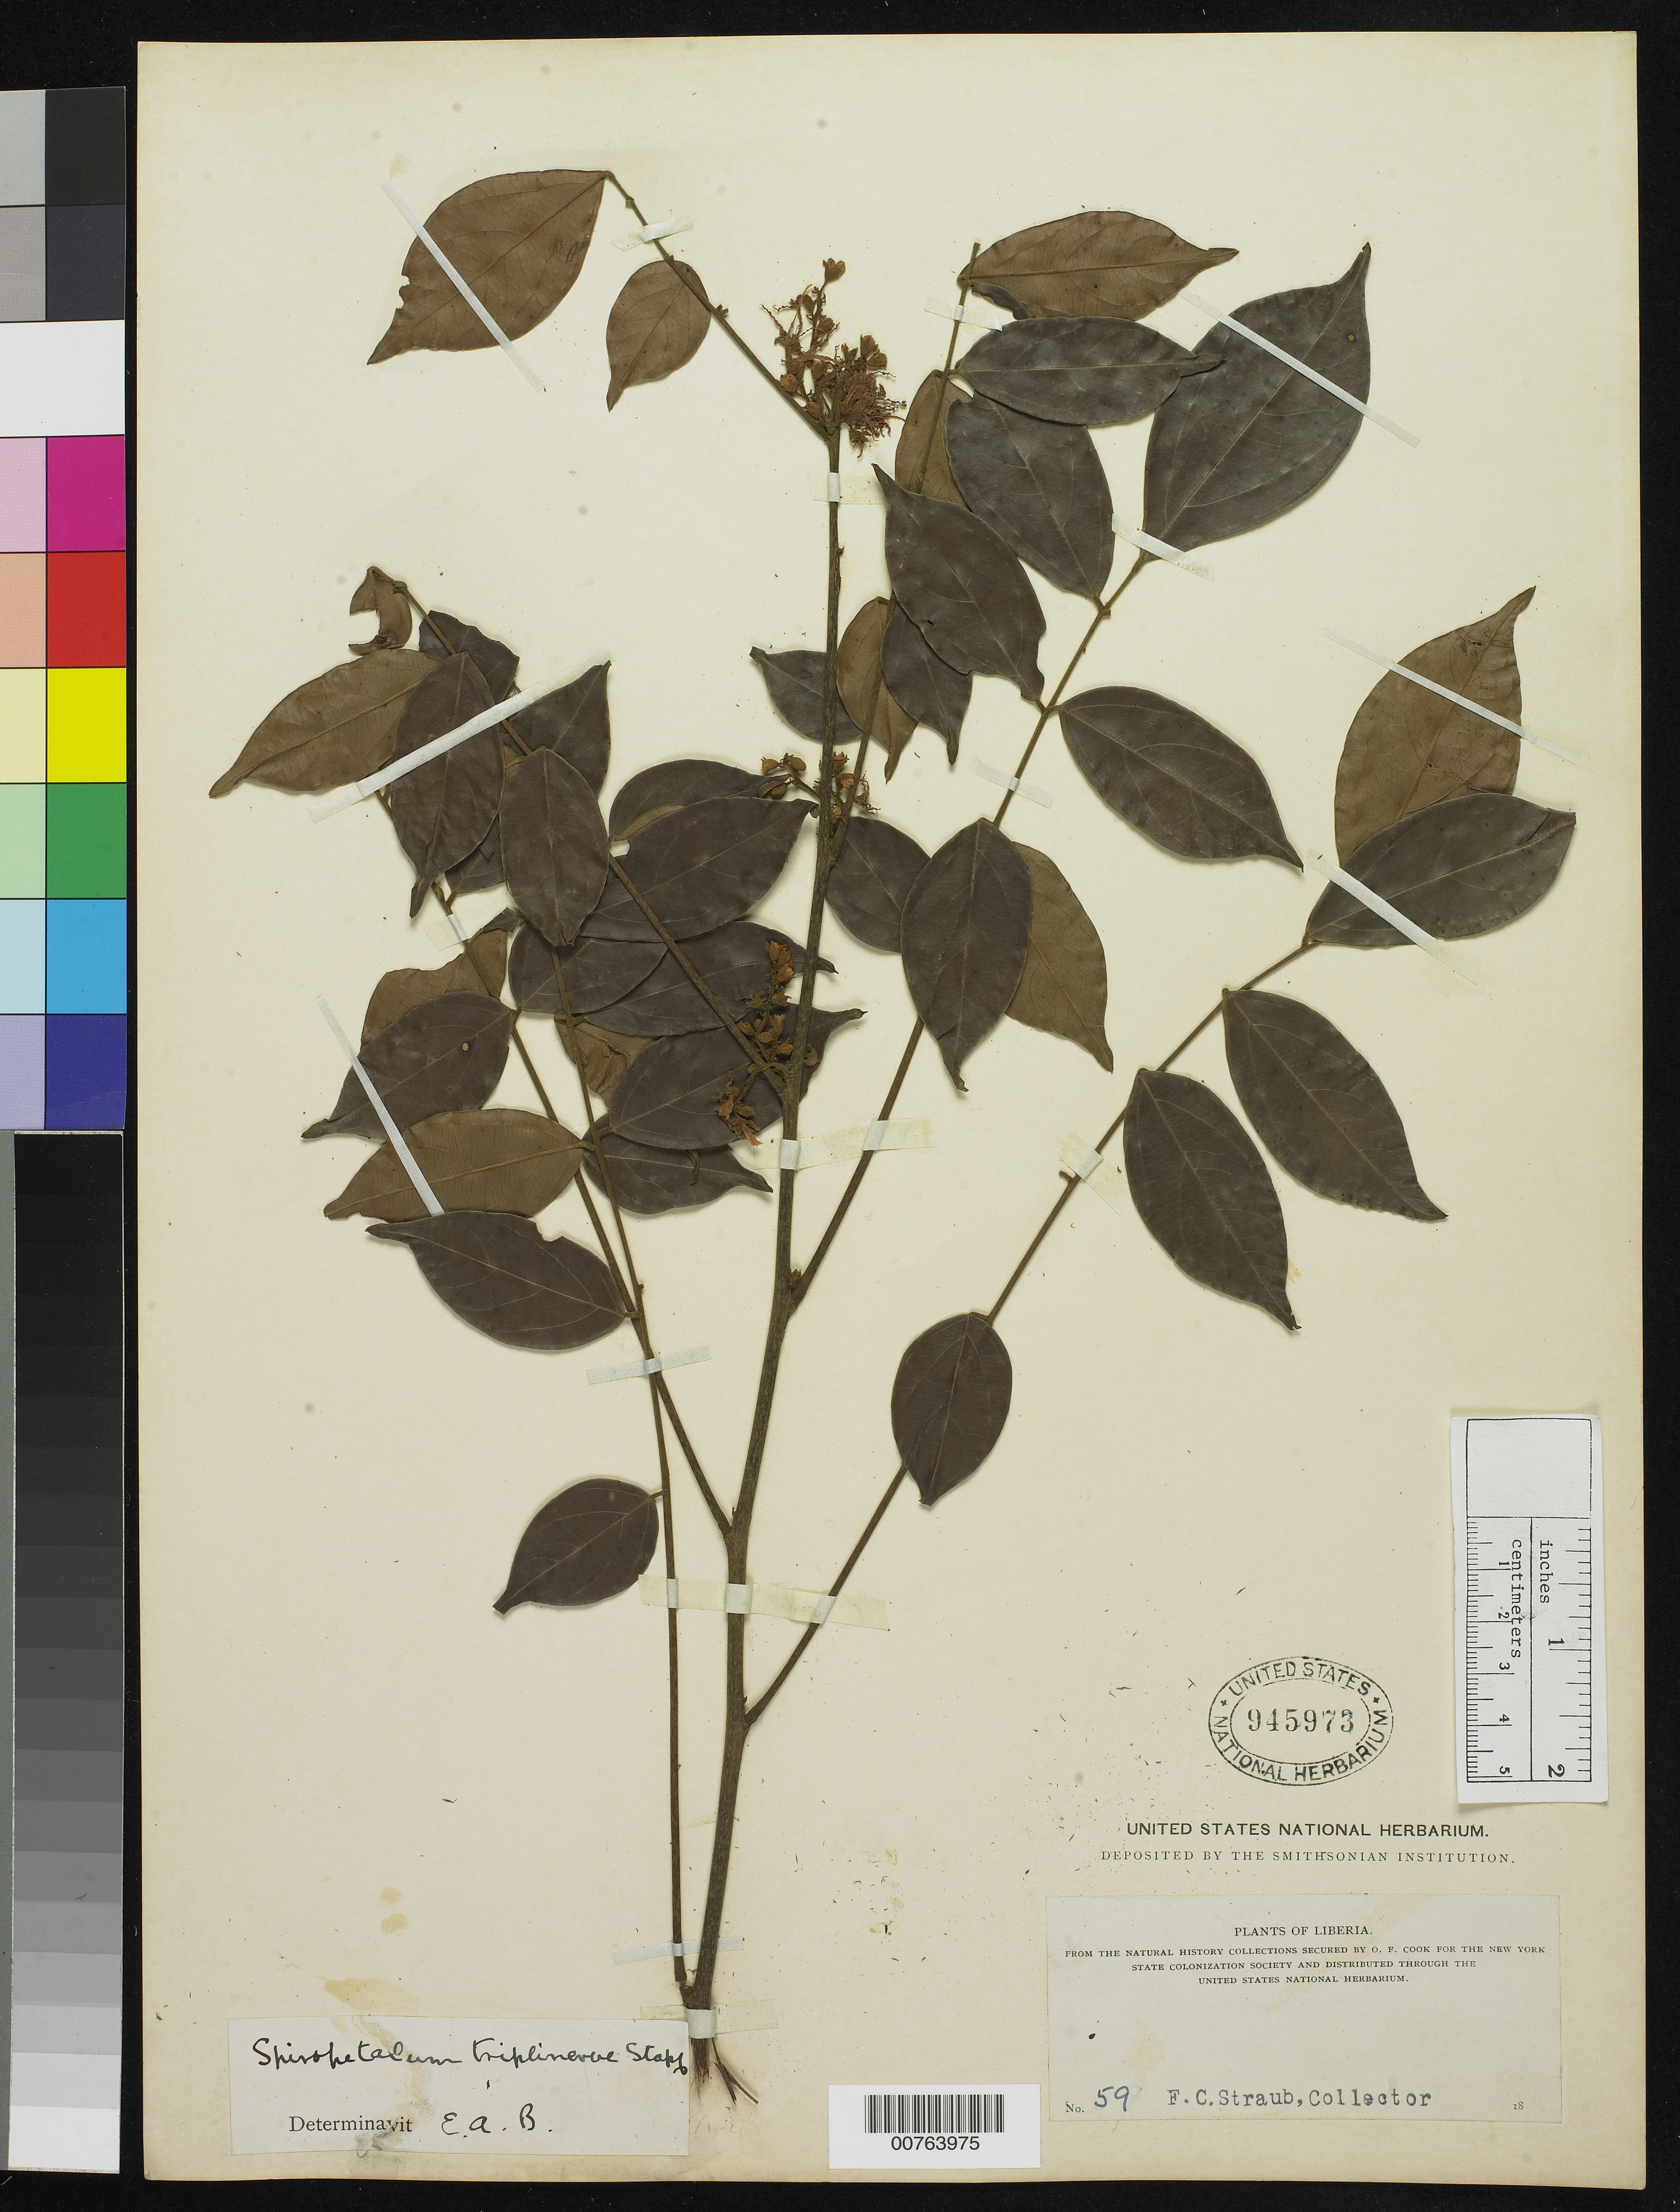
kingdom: Plantae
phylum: Tracheophyta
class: Magnoliopsida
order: Oxalidales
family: Connaraceae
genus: Rourea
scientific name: Rourea solanderi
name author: Baker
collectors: F. Straub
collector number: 59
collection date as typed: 18--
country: Liberia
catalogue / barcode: US 945973